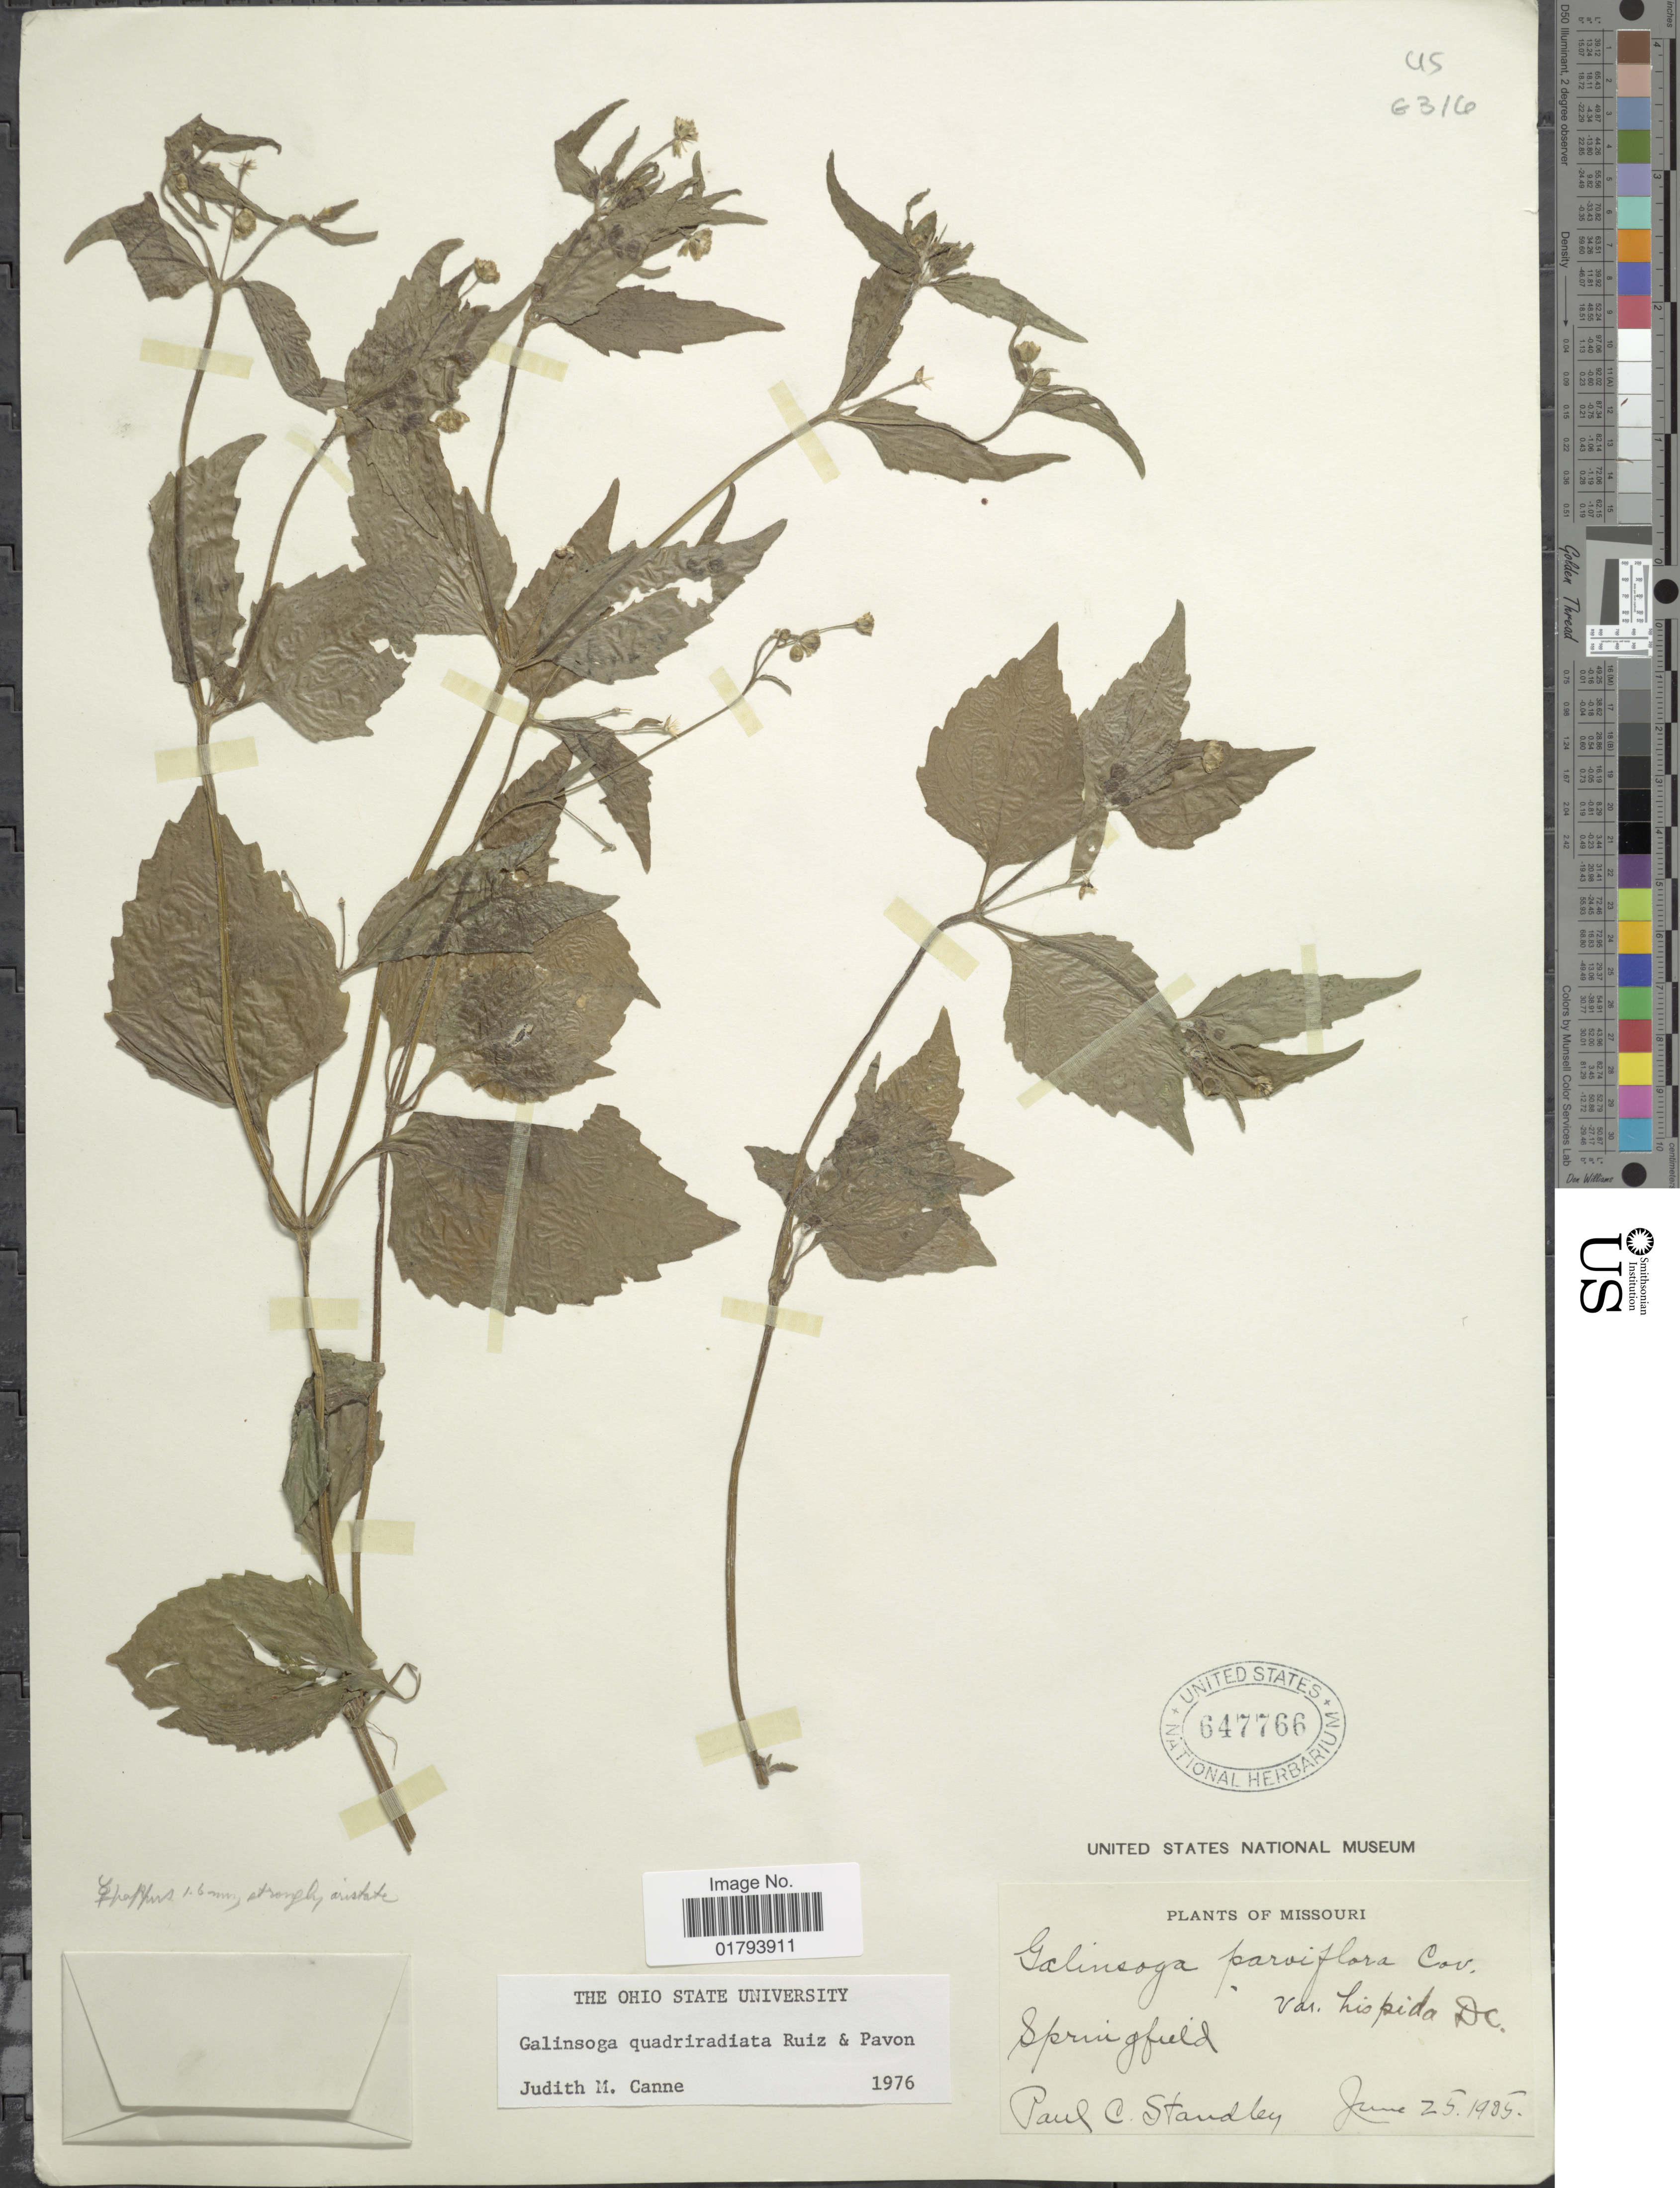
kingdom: Plantae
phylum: Tracheophyta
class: Magnoliopsida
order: Asterales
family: Asteraceae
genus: Galinsoga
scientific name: Galinsoga quadriradiata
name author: Ruiz & Pav.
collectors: P. C. Standley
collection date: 1985-06-25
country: United States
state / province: Missouri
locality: Springfield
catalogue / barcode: US 647766